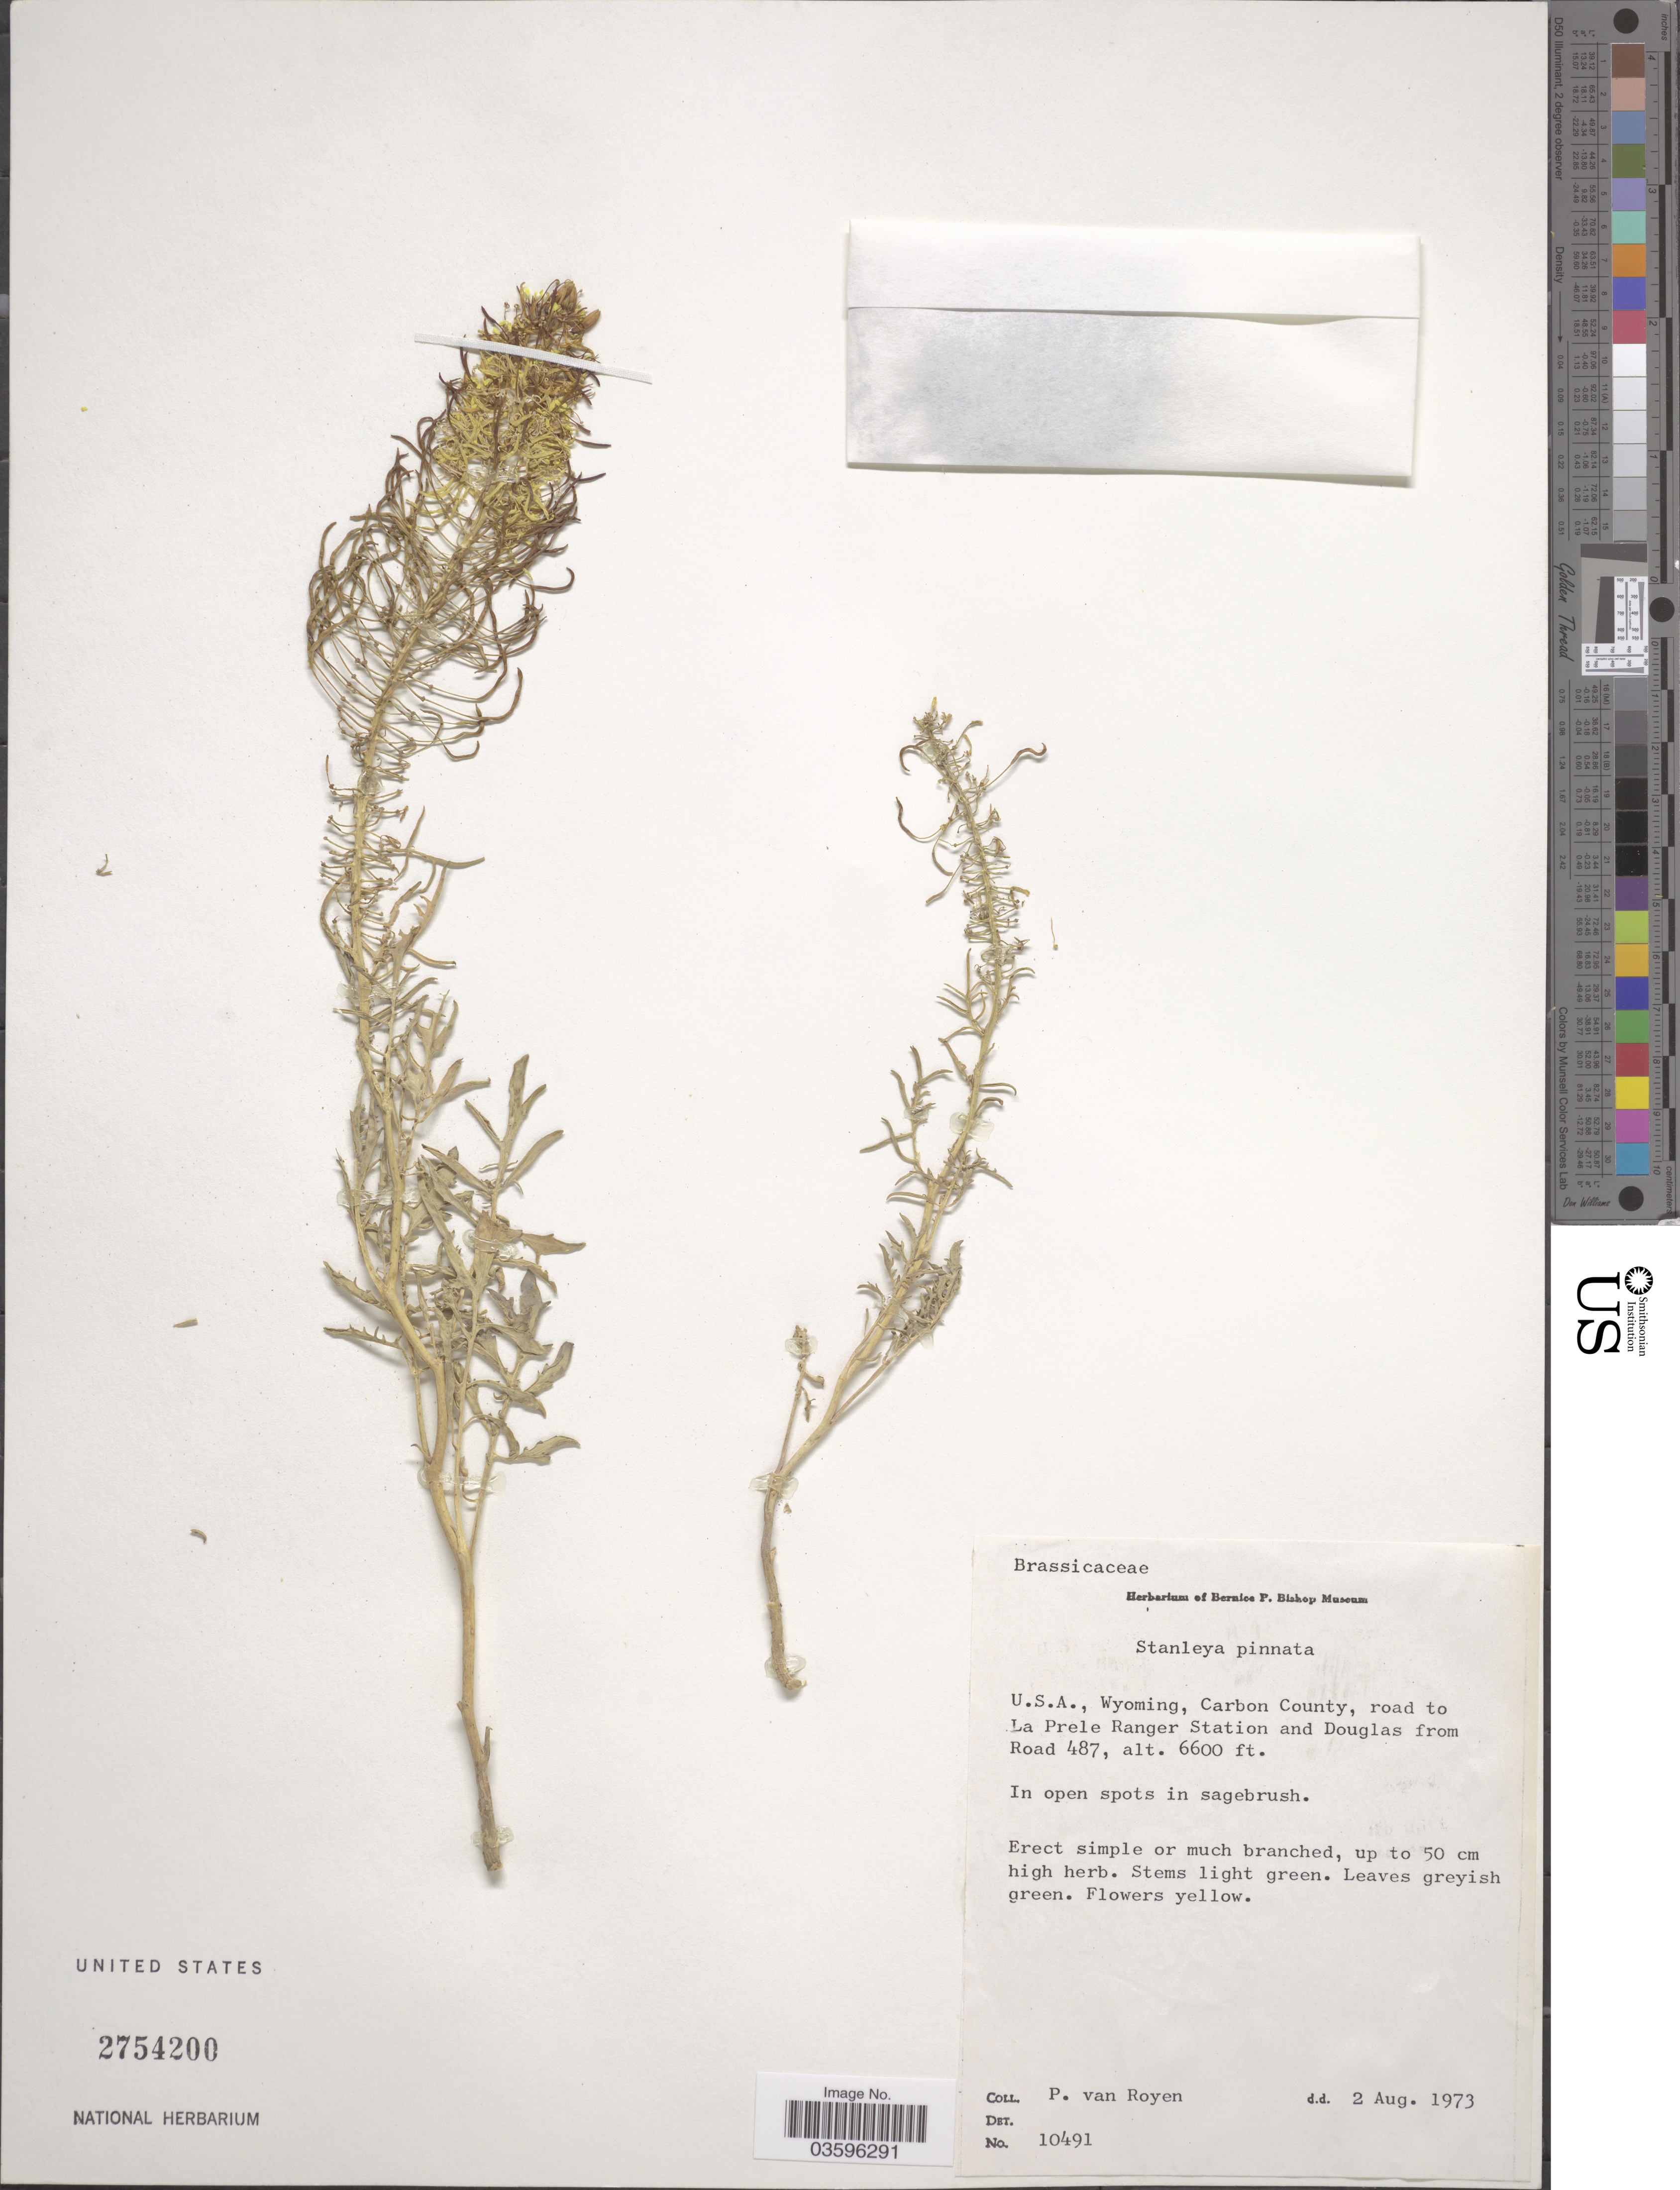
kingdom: Plantae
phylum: Tracheophyta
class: Magnoliopsida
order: Brassicales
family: Brassicaceae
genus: Stanleya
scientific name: Stanleya pinnata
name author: (Pursh) Britton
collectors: P. van Royen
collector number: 10491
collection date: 1973-08-02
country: United States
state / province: Wyoming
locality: Carbon County, road to La Prele Ranger Station and Douglas from Road 487.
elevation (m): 2012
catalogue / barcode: US 2754200